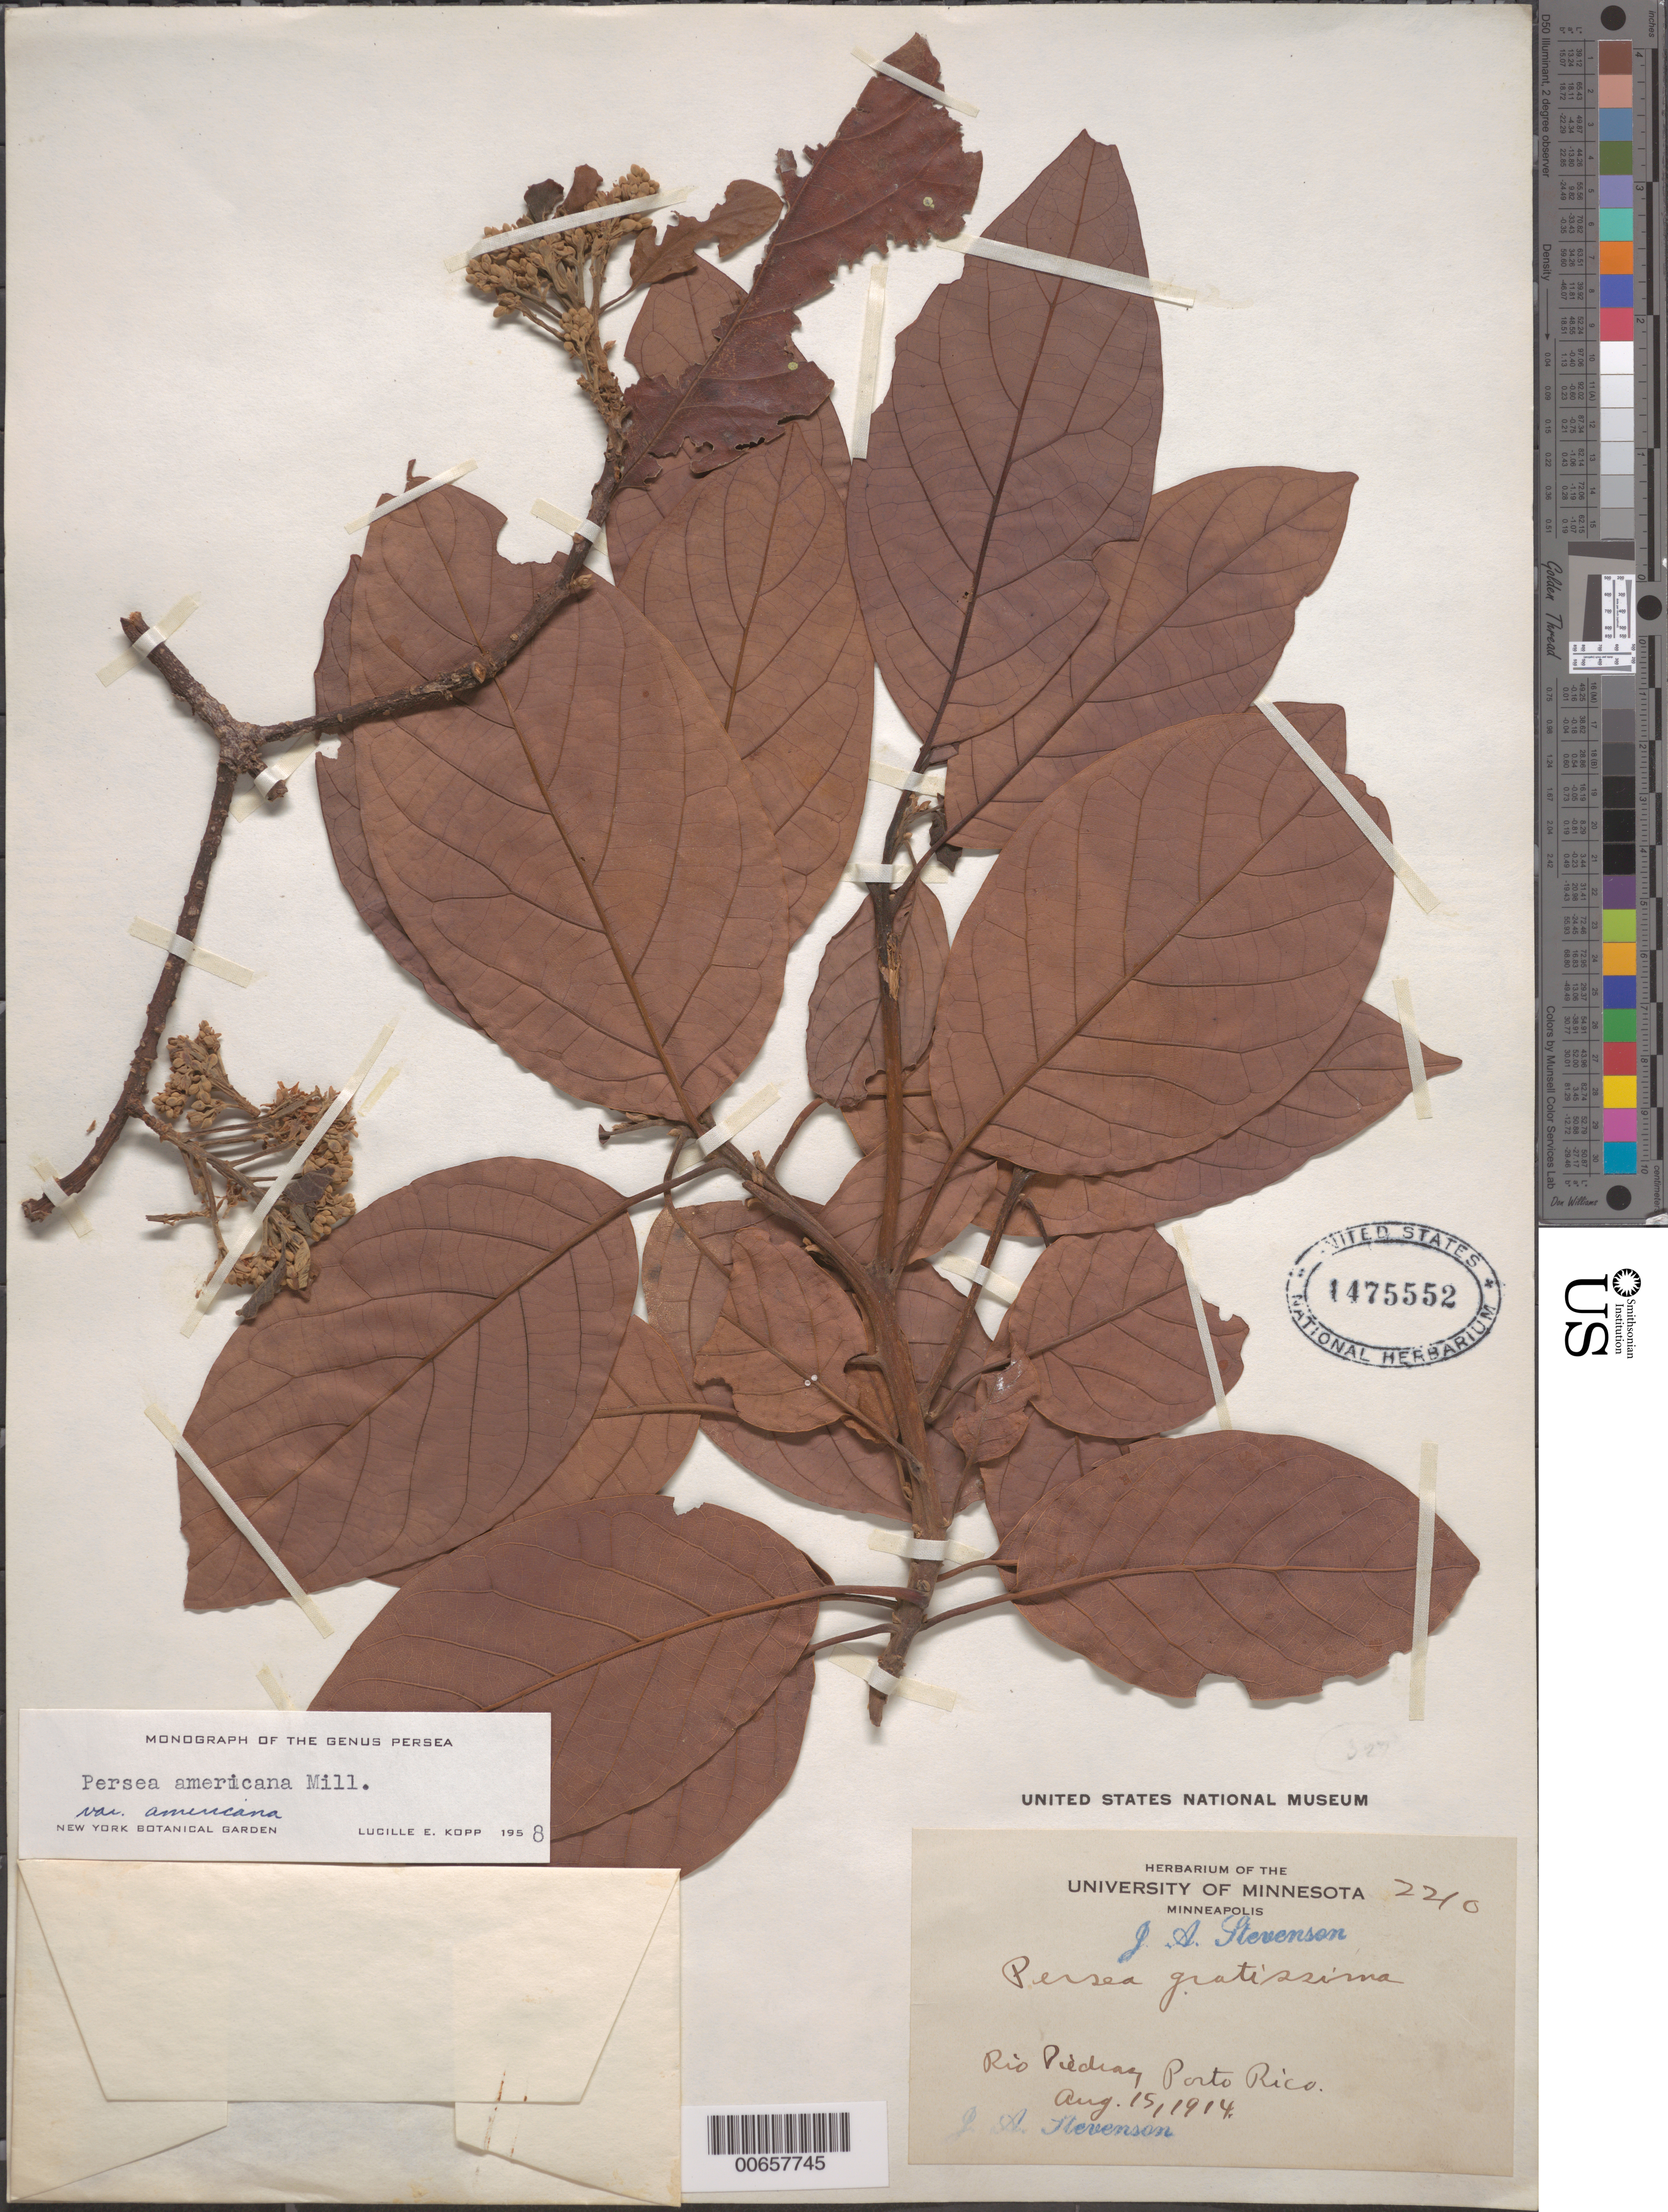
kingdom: Plantae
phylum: Tracheophyta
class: Magnoliopsida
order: Laurales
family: Lauraceae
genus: Persea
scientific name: Persea americana var. americana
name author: Mill.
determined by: Kopp, L. E., (NY), New York Botanical Garden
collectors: J. Stevenson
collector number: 2210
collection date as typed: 15 Aug 1914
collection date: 1914-08-15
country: Puerto Rico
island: Greater Antilles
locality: Rio Piedras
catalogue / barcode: US 1475552